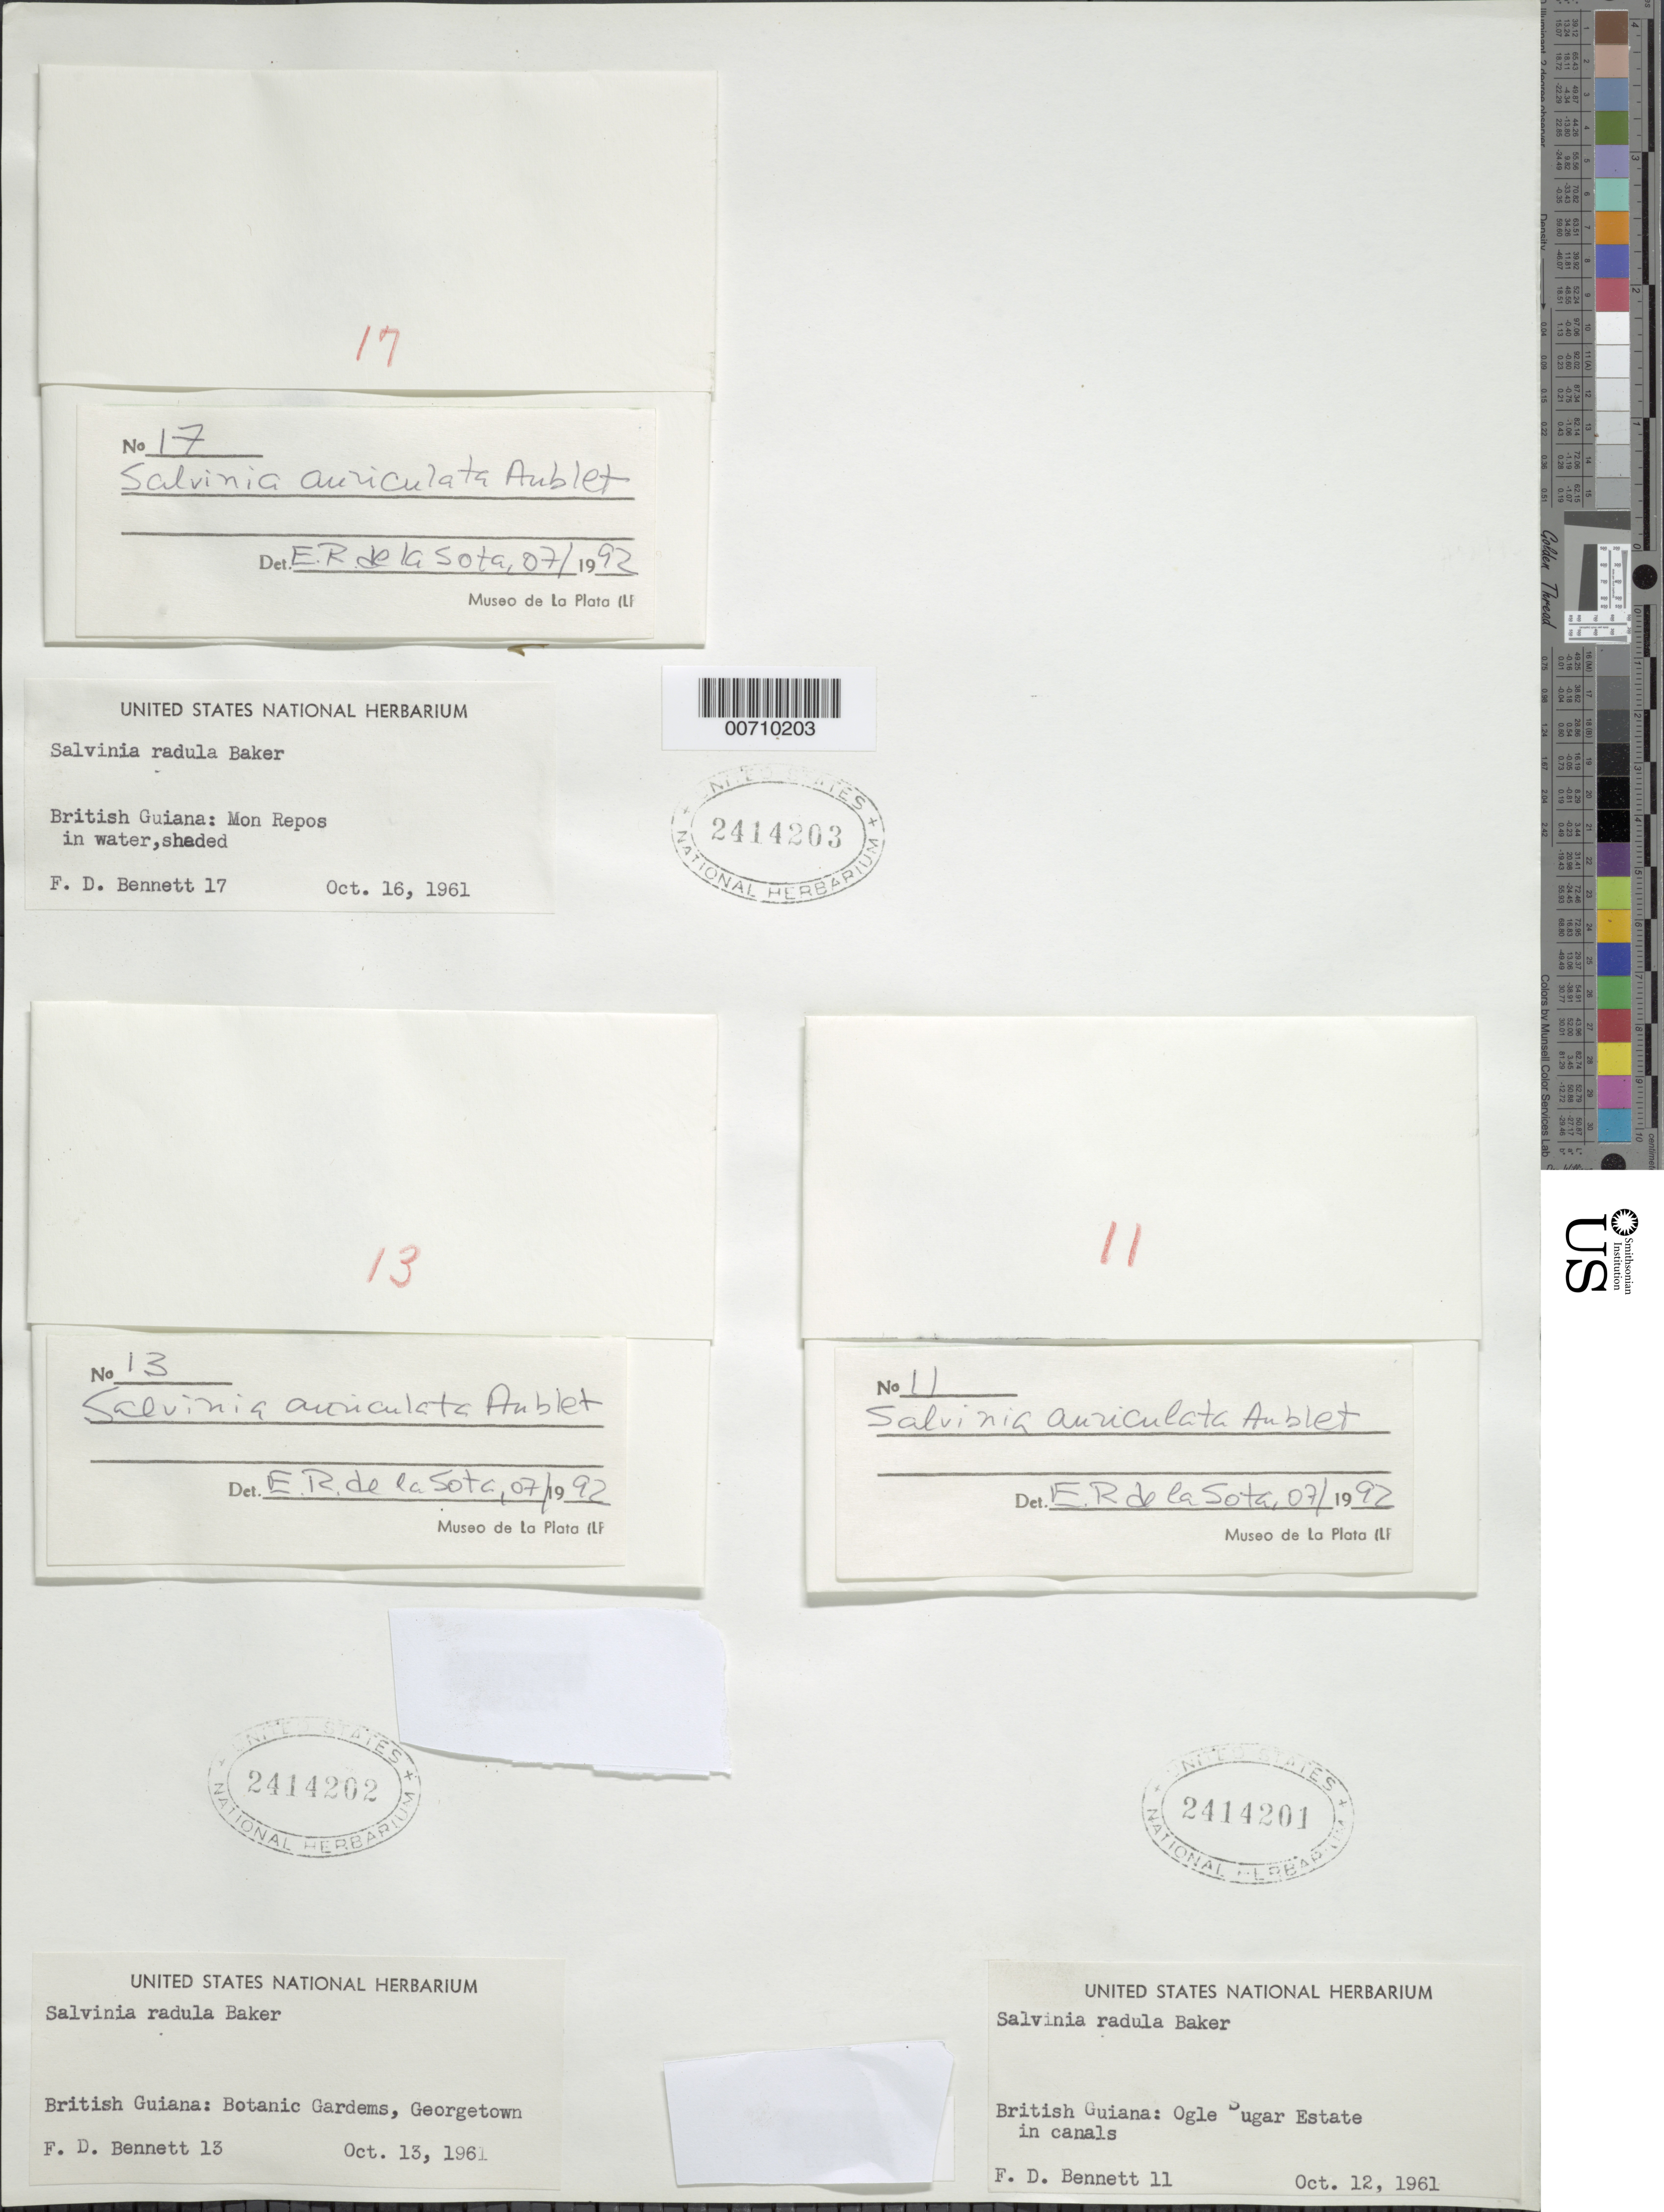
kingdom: Plantae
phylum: Tracheophyta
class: Polypodiopsida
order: Salviniales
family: Salviniaceae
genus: Salvinia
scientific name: Salvinia auriculata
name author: Aubl.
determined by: Sota, E. R. de la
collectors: F. Bennett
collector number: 17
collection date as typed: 16-Oct-61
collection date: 1961-10-16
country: Guyana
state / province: Demerara-Mahaica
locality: C.A.S., Mon Repos, East Coast Demerara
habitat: In water, shaded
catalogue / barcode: US 2414203